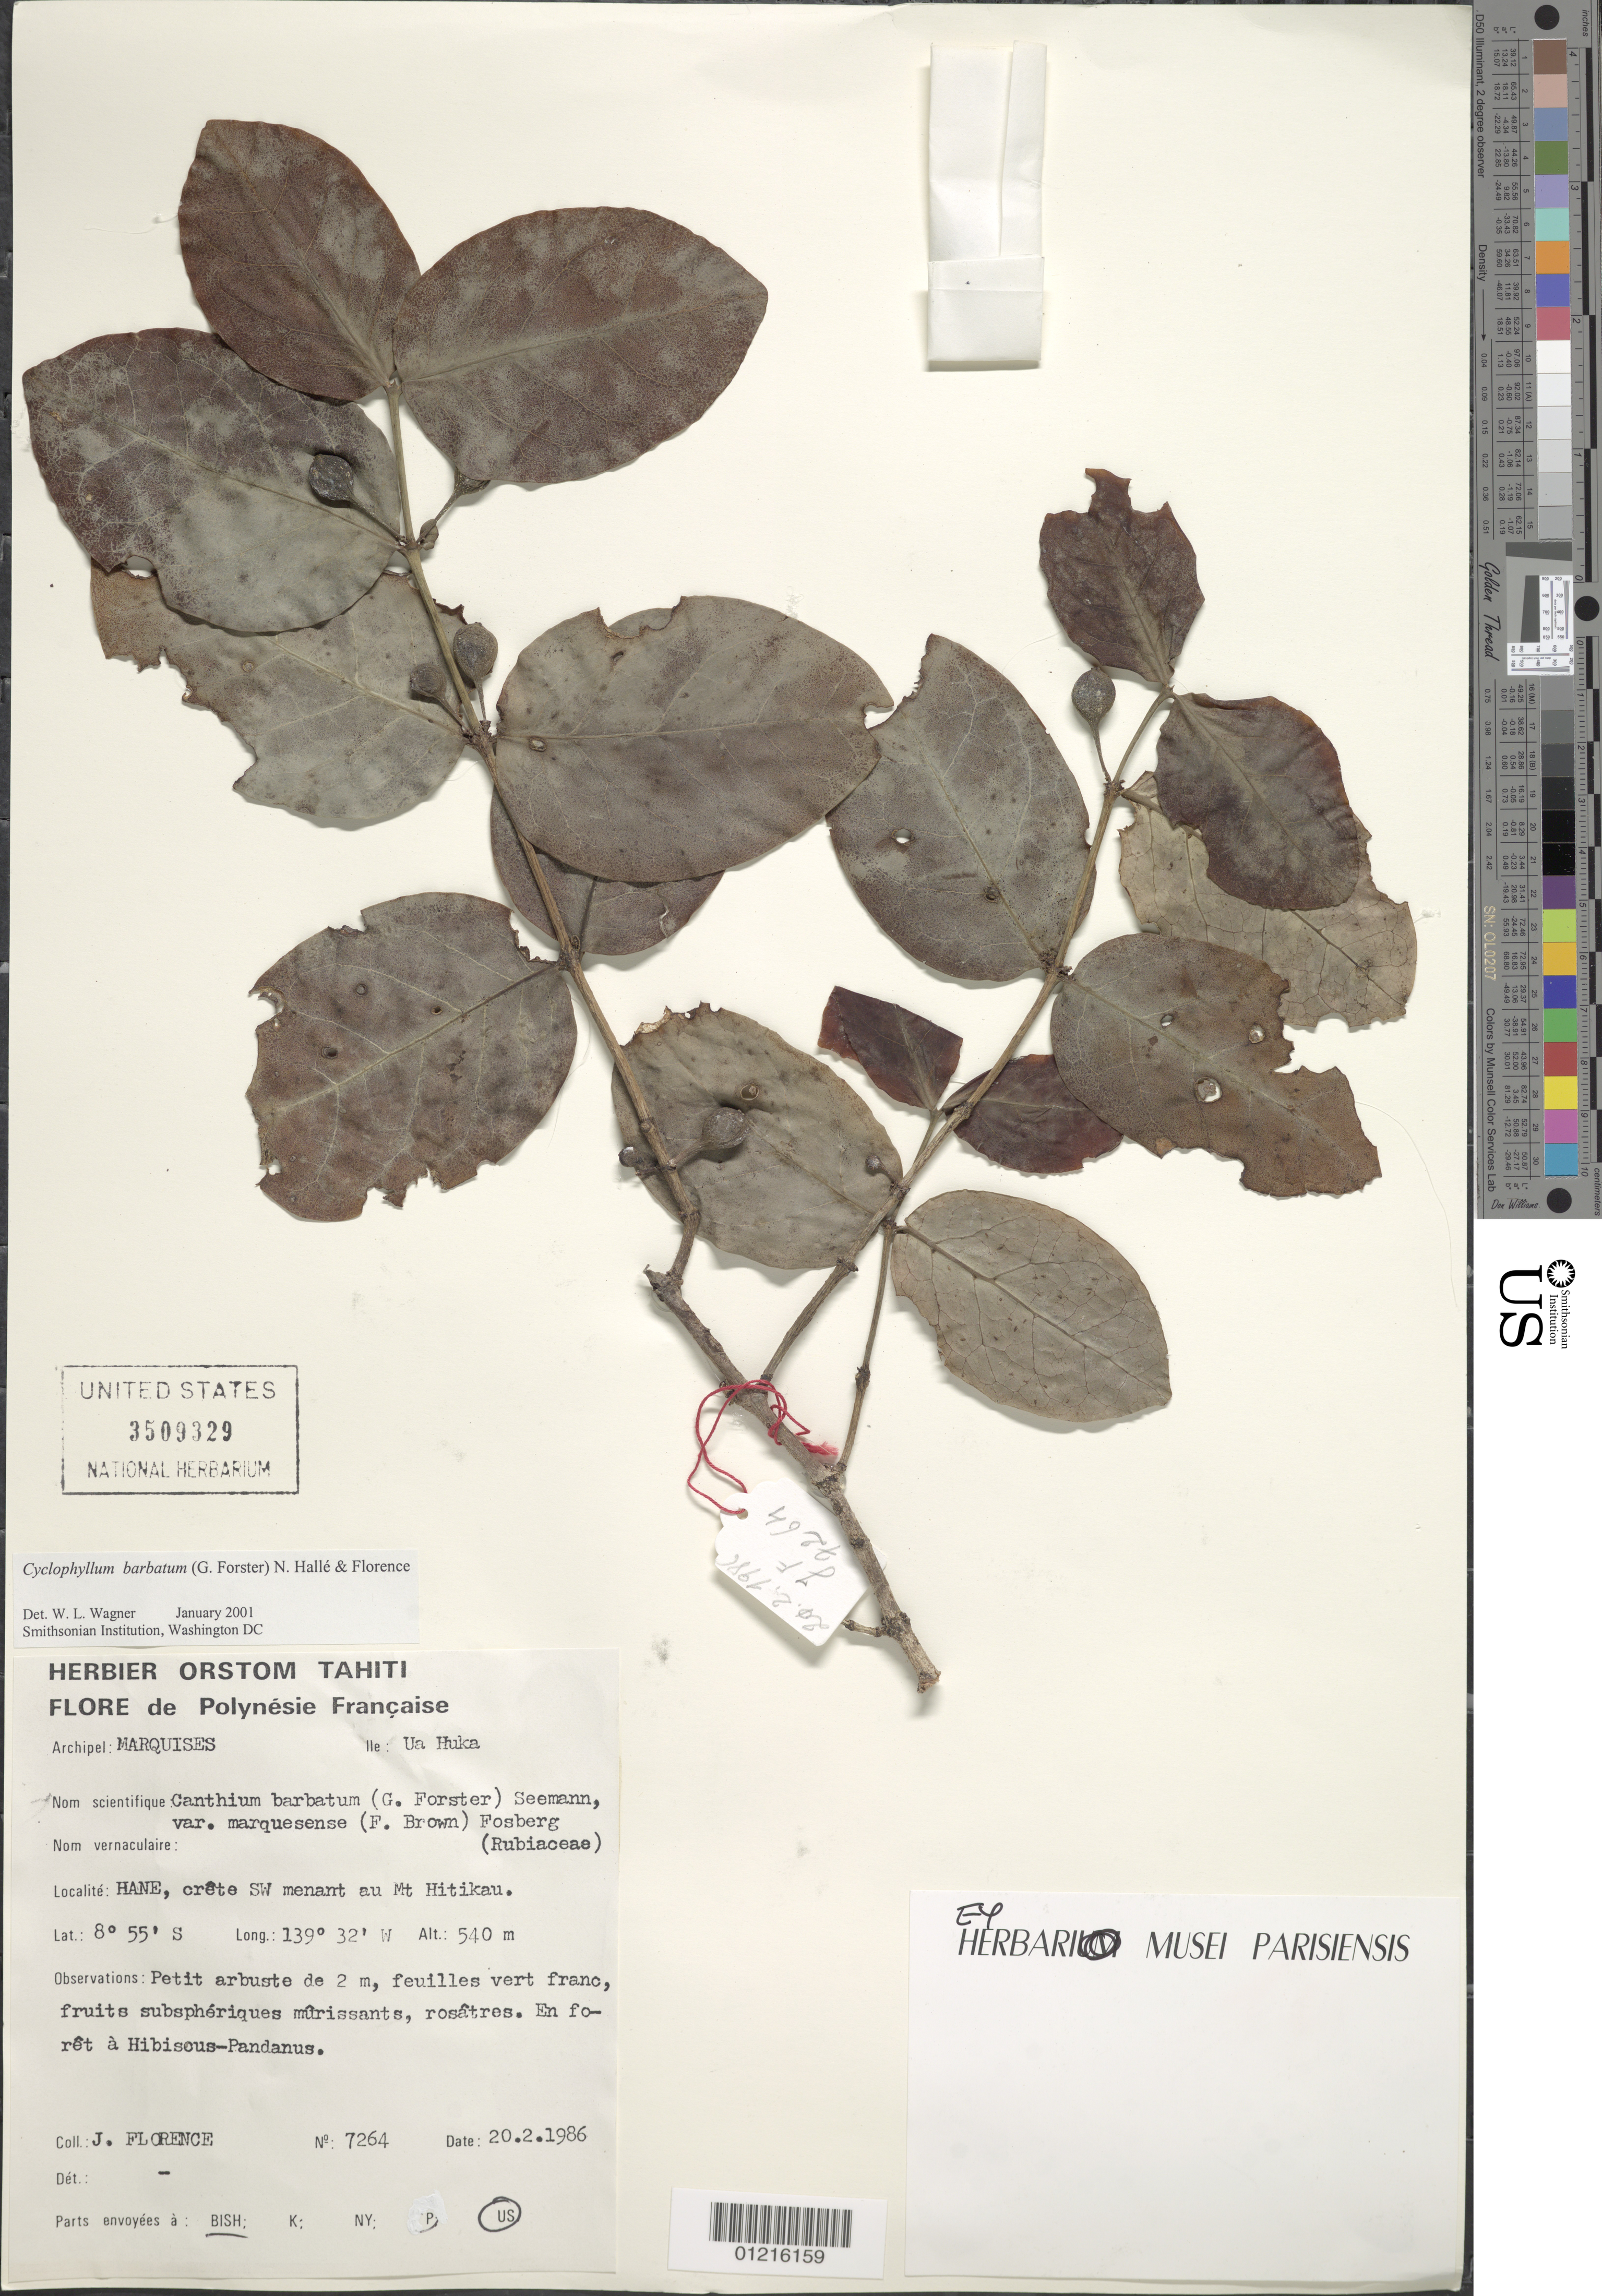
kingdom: Plantae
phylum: Tracheophyta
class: Magnoliopsida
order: Gentianales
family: Rubiaceae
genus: Cyclophyllum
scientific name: Cyclophyllum barbatum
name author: (G. Forst.) N. Hallé & J. Florence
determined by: Florence, J.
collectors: J. Florence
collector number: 7264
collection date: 1986-02-20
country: French Polynesia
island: Ua Huka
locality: Hane, crête SW menant au Mt. Hitikau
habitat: En forêt à Hibiscus-Pandanus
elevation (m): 540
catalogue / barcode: US 3509329